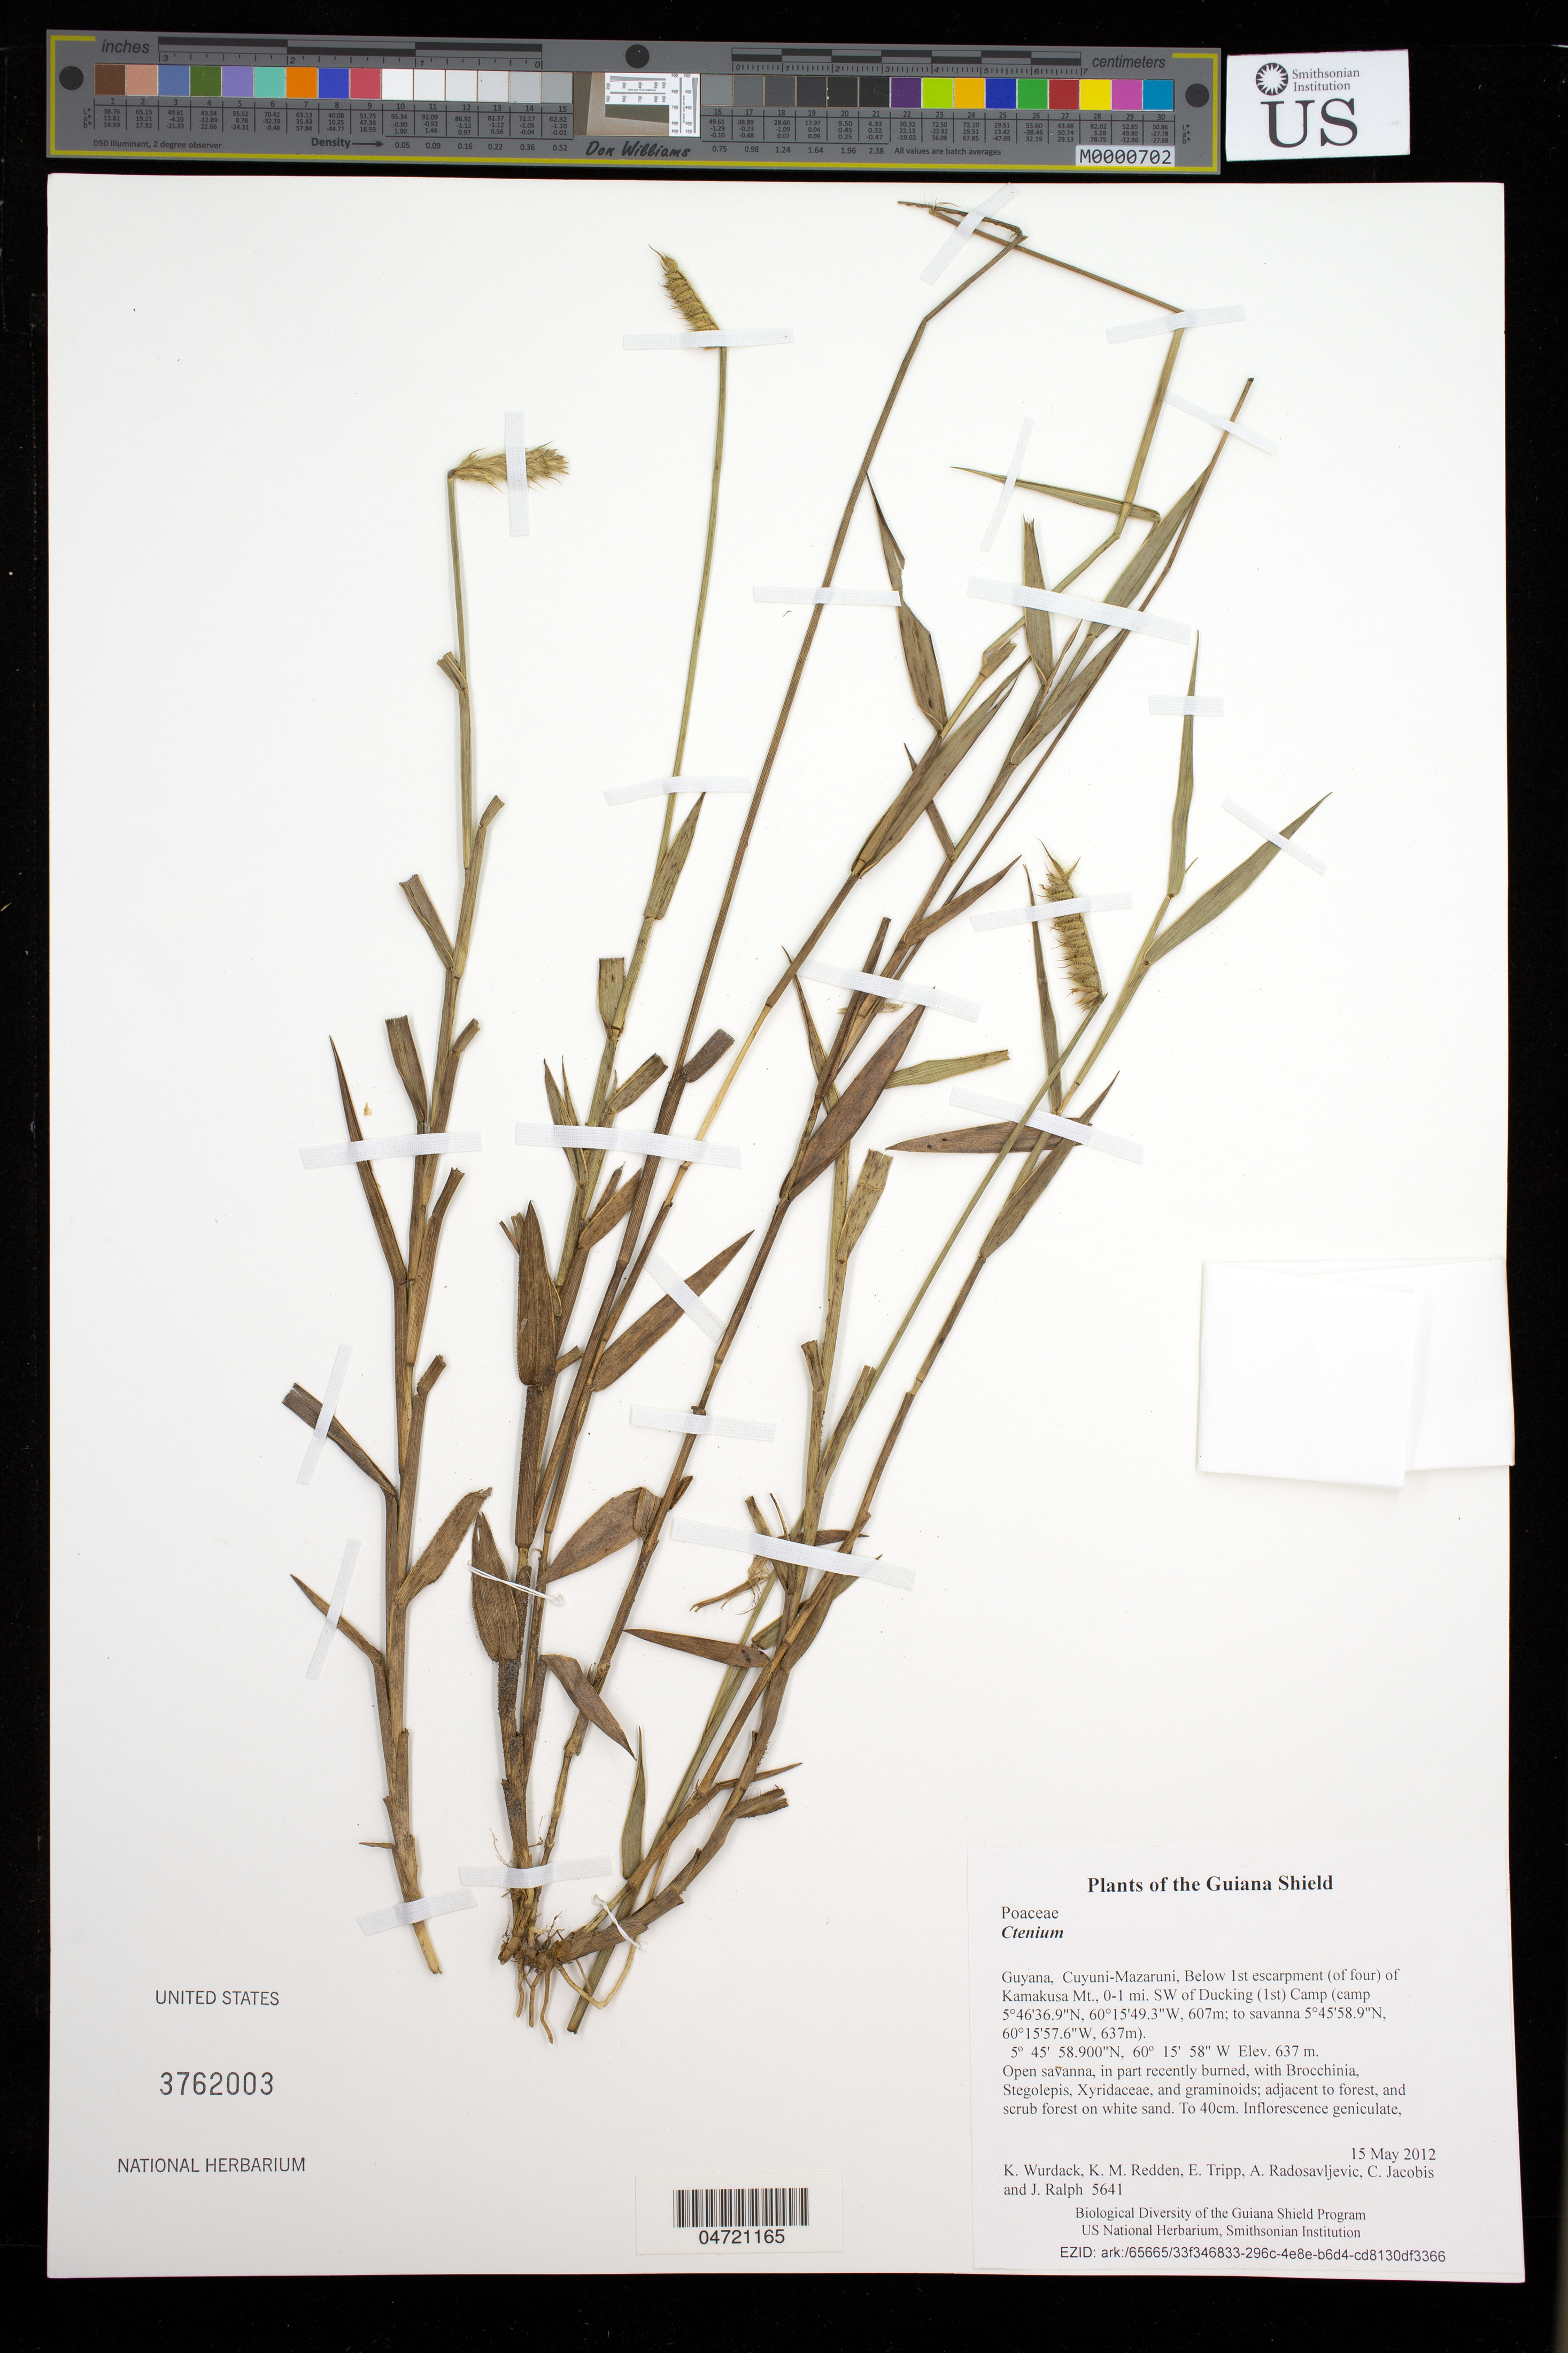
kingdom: Plantae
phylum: Tracheophyta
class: Liliopsida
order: Poales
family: Poaceae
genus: Ctenium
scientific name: Ctenium sp.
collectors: K. Wurdack, K. M. Redden, E. Tripp, A. Radosavljevic, C. Jacobis & J. Ralph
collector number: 5641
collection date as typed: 15 May 2012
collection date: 2012-05-15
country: Guyana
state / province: Cuyuni-Mazaruni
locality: Below 1st escarpment (of four) of Kamakusa Mt., 0-1 mi. SW of Ducking (1st) Camp (camp 5°46'36.9"N, 60°15'49.3"W, 607m; to savanna 5°45'58.9"N, 60°15'57.6"W, 637m)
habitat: Open savanna, in part recently burned, with Brocchinia, Stegolepis, Xyridaceae, and graminoids; adjacent to forest, and scrub forest on white sand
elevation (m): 637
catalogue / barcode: US 3762003